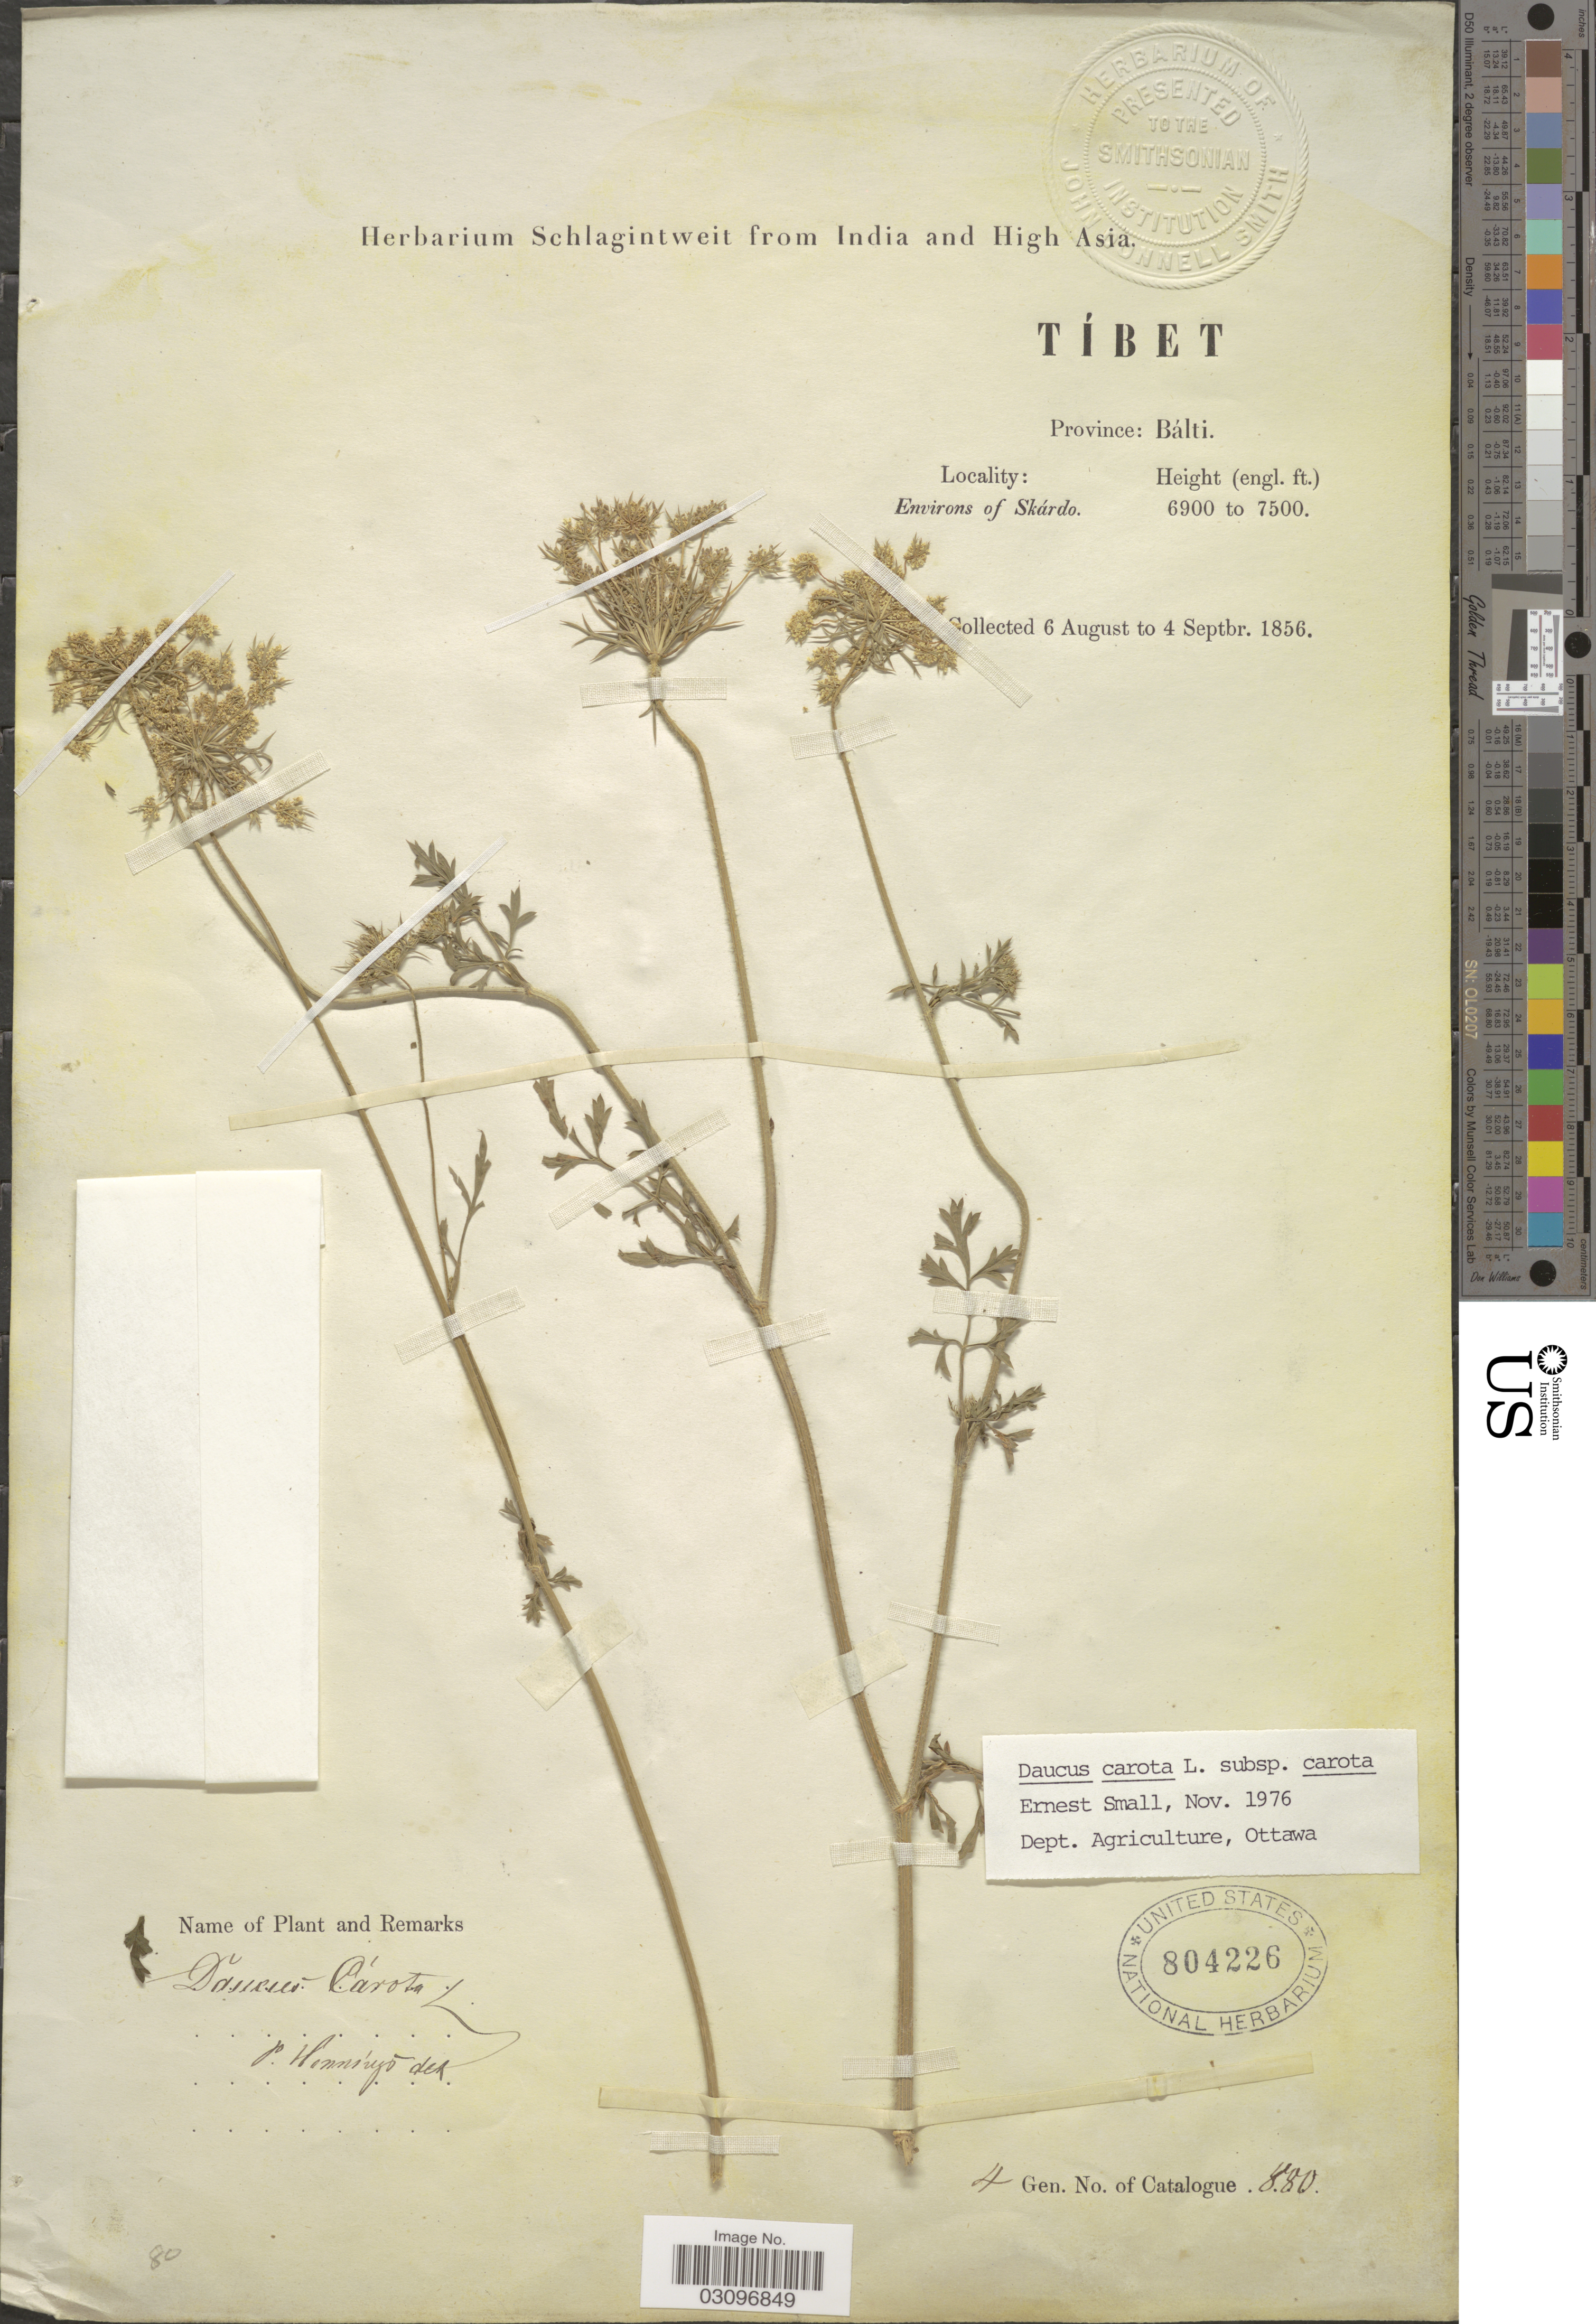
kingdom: Plantae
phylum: Tracheophyta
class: Magnoliopsida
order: Apiales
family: Apiaceae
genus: Daucus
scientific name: Daucus carota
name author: L.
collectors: ex herb. Schlagintweit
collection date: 1856-08-06/1856-09-04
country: China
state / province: Xizang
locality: Tíbet. Province: Bálti. Environs of Skárdo.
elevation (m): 2103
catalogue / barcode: US 804226